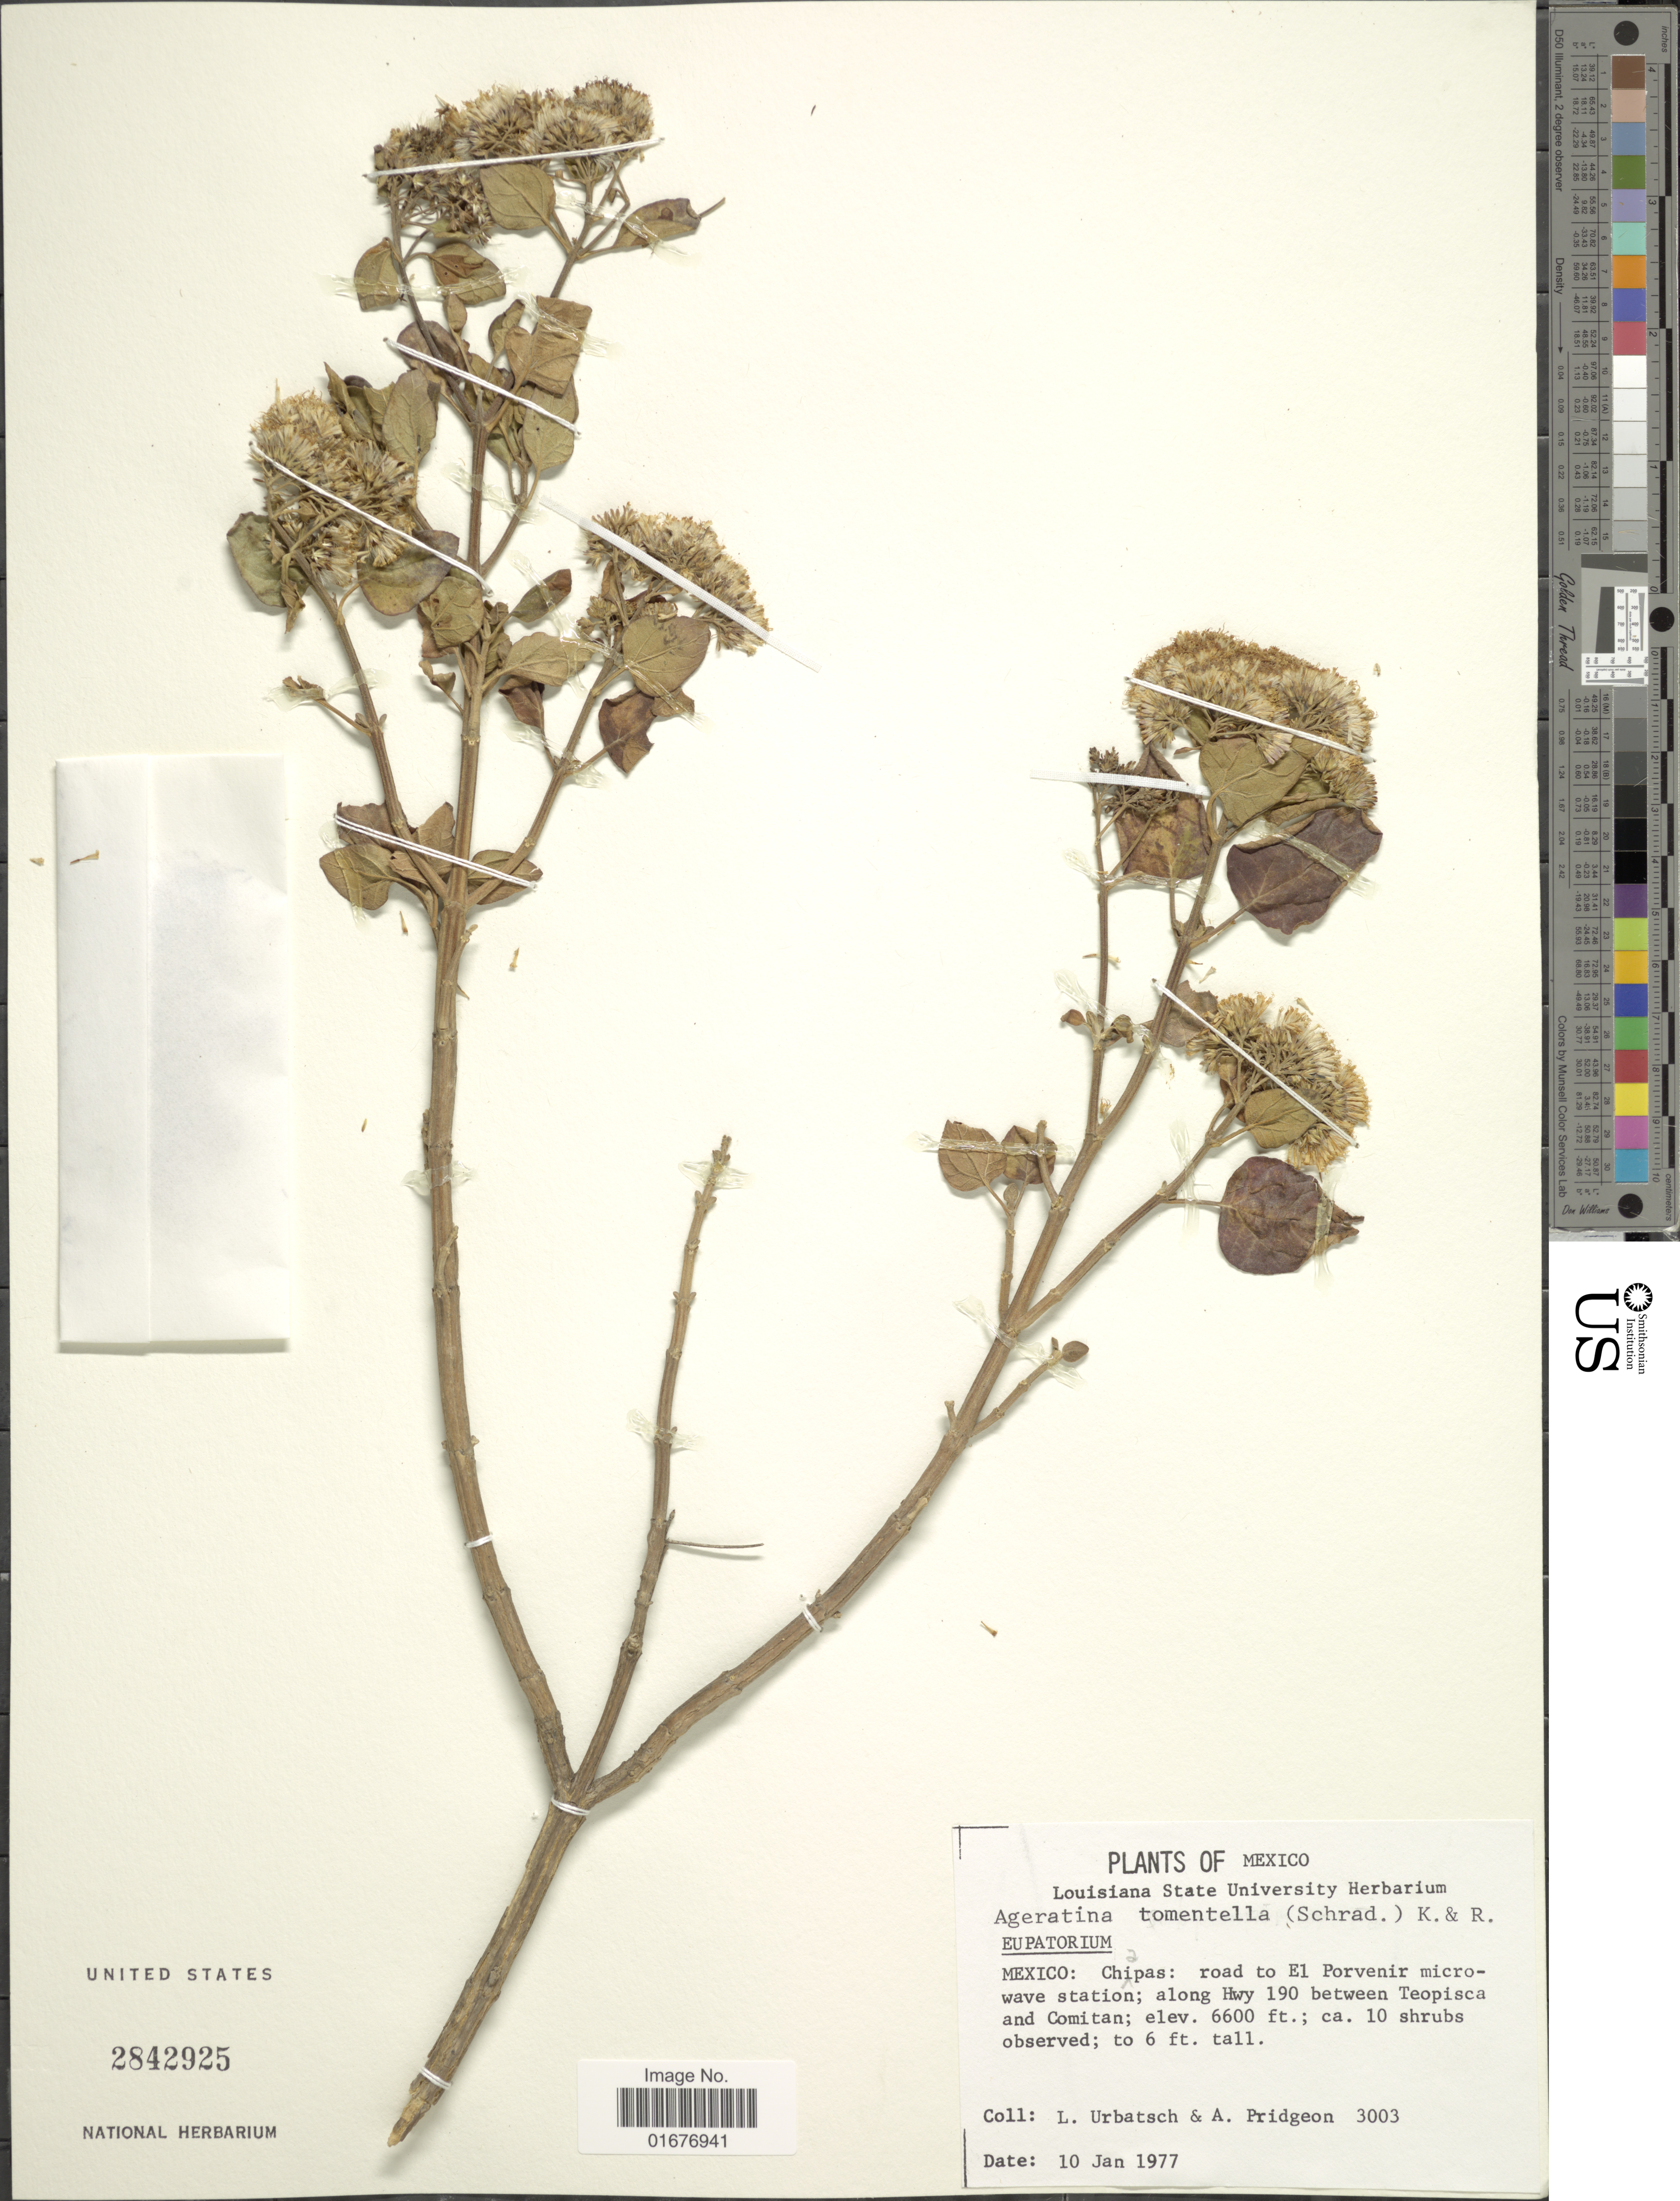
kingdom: Plantae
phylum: Tracheophyta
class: Magnoliopsida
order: Asterales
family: Asteraceae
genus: Ageratina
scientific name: Ageratina tomentella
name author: (Schrad.) R.M. King & H. Rob.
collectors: L. E. Urbatsch & A. M. Pridgeon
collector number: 3003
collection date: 1977-01-10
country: Mexico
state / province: Chiapas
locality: Mexico: Chipas: road to El Porvenir microwave station, along Hwy 190 between Teopisca and Comitan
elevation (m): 2012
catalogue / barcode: US 2842925